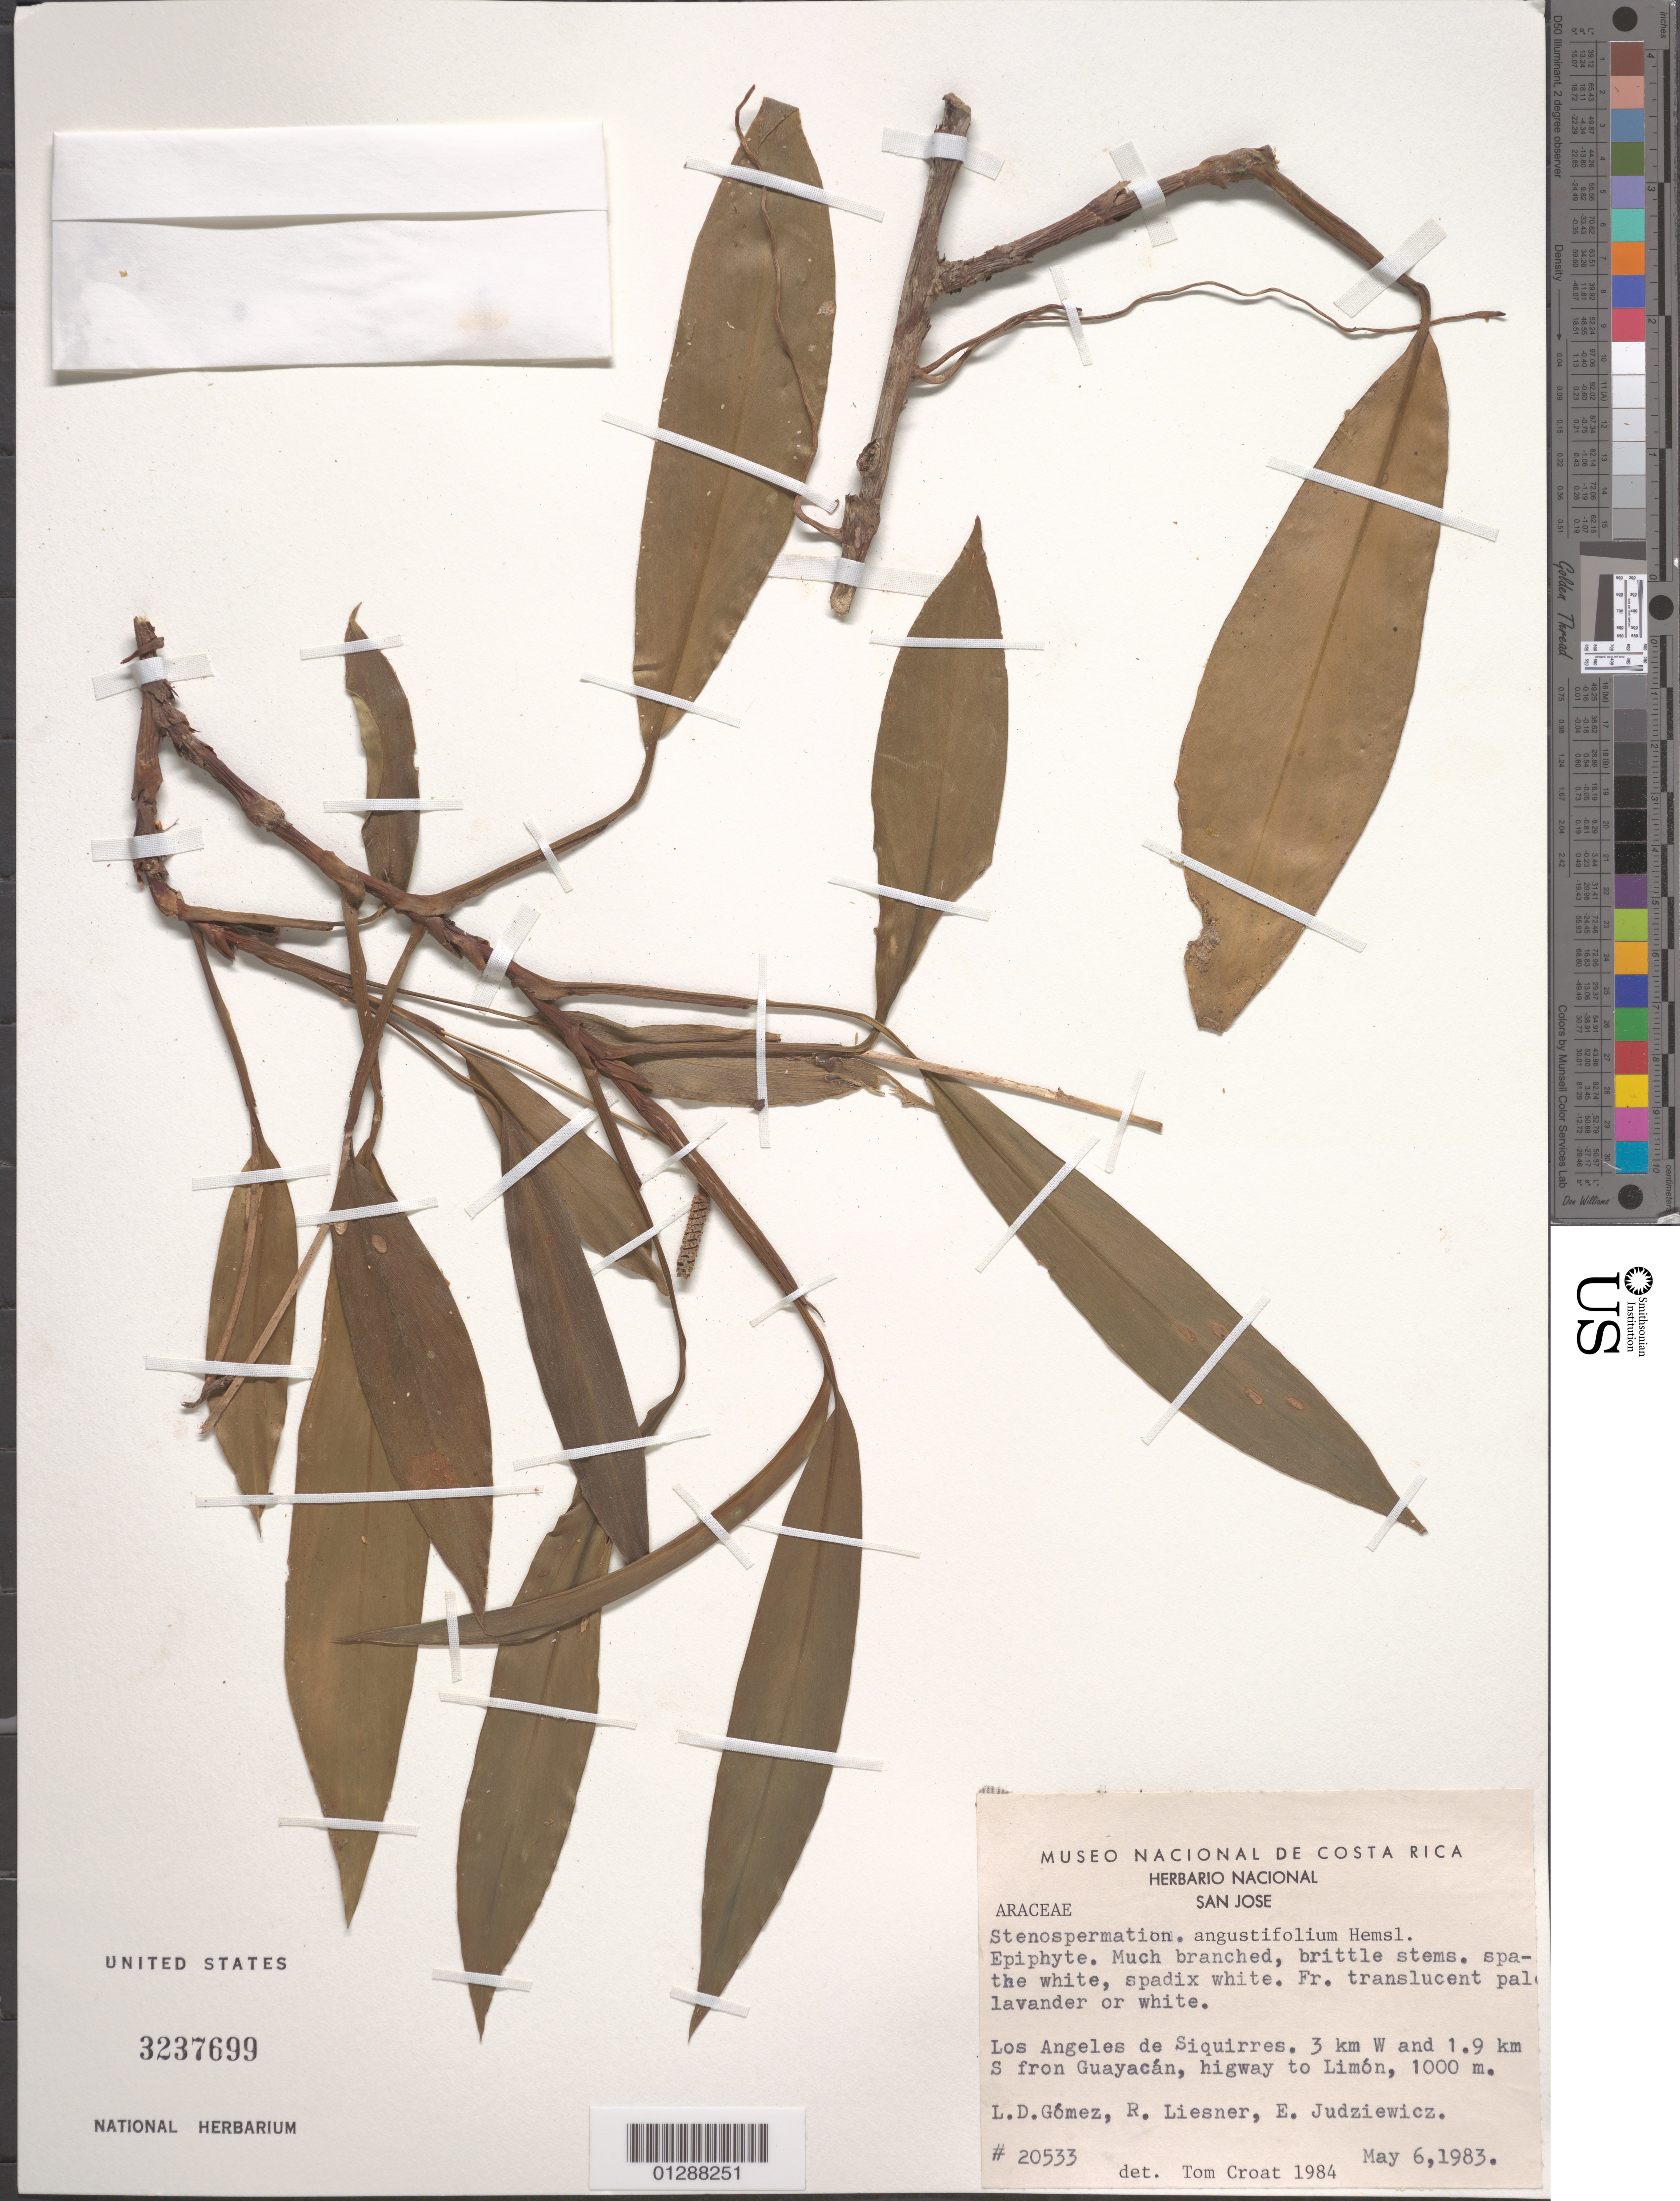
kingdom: Plantae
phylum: Tracheophyta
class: Liliopsida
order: Alismatales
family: Araceae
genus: Stenospermation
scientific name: Stenospermation angustifolium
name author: Hemsl.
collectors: L. D. Gómez, R. L. Liesner & E. Judziewicz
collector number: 20533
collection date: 1983-05-06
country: Costa Rica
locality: Los Angeles de Siquirres. 3 km W and 1.9 km S from Guayacán, highway to Limón.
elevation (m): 1000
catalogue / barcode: US 3237699